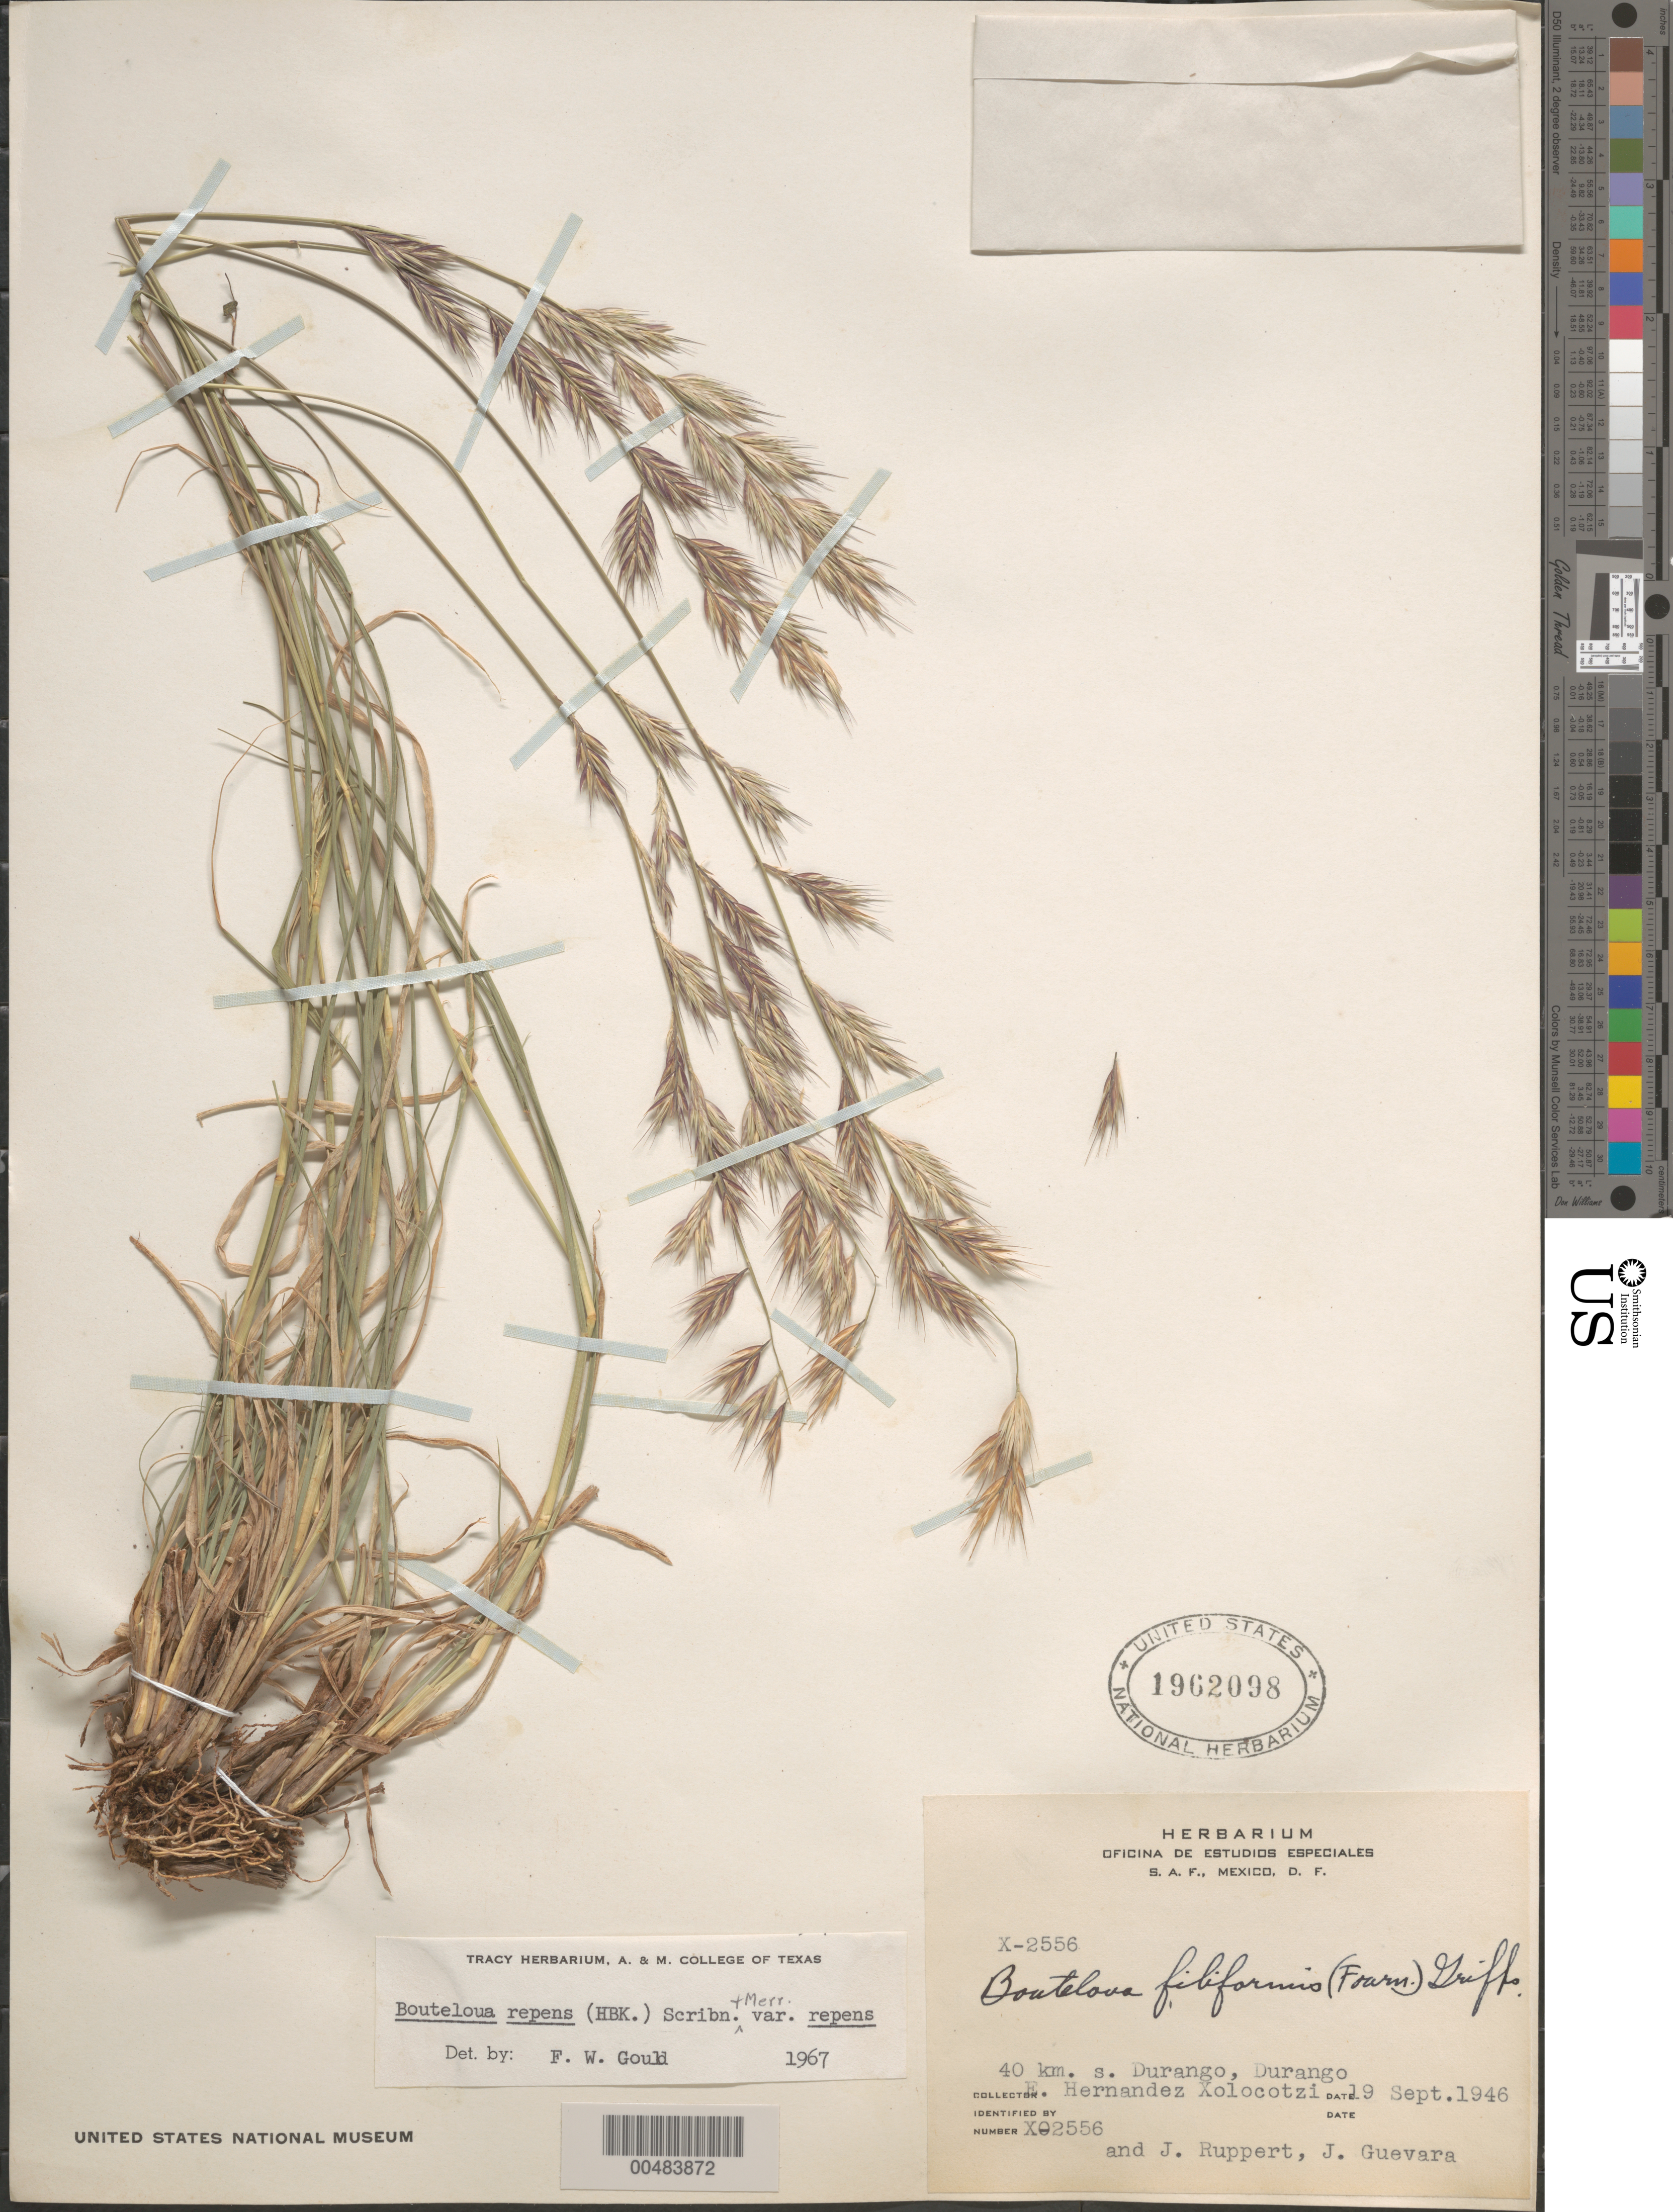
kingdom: Plantae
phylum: Tracheophyta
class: Liliopsida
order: Poales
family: Poaceae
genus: Bouteloua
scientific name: Bouteloua repens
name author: (Kunth) Scribn. & Merr.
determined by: Gould, F. W.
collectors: E. I. Hernández-X., J. Ruppert & J. Guevara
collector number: X-2556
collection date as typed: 19 Sep 1946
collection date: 1946-09-19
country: Mexico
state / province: Durango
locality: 40 km S of Durango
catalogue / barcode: US 1962098